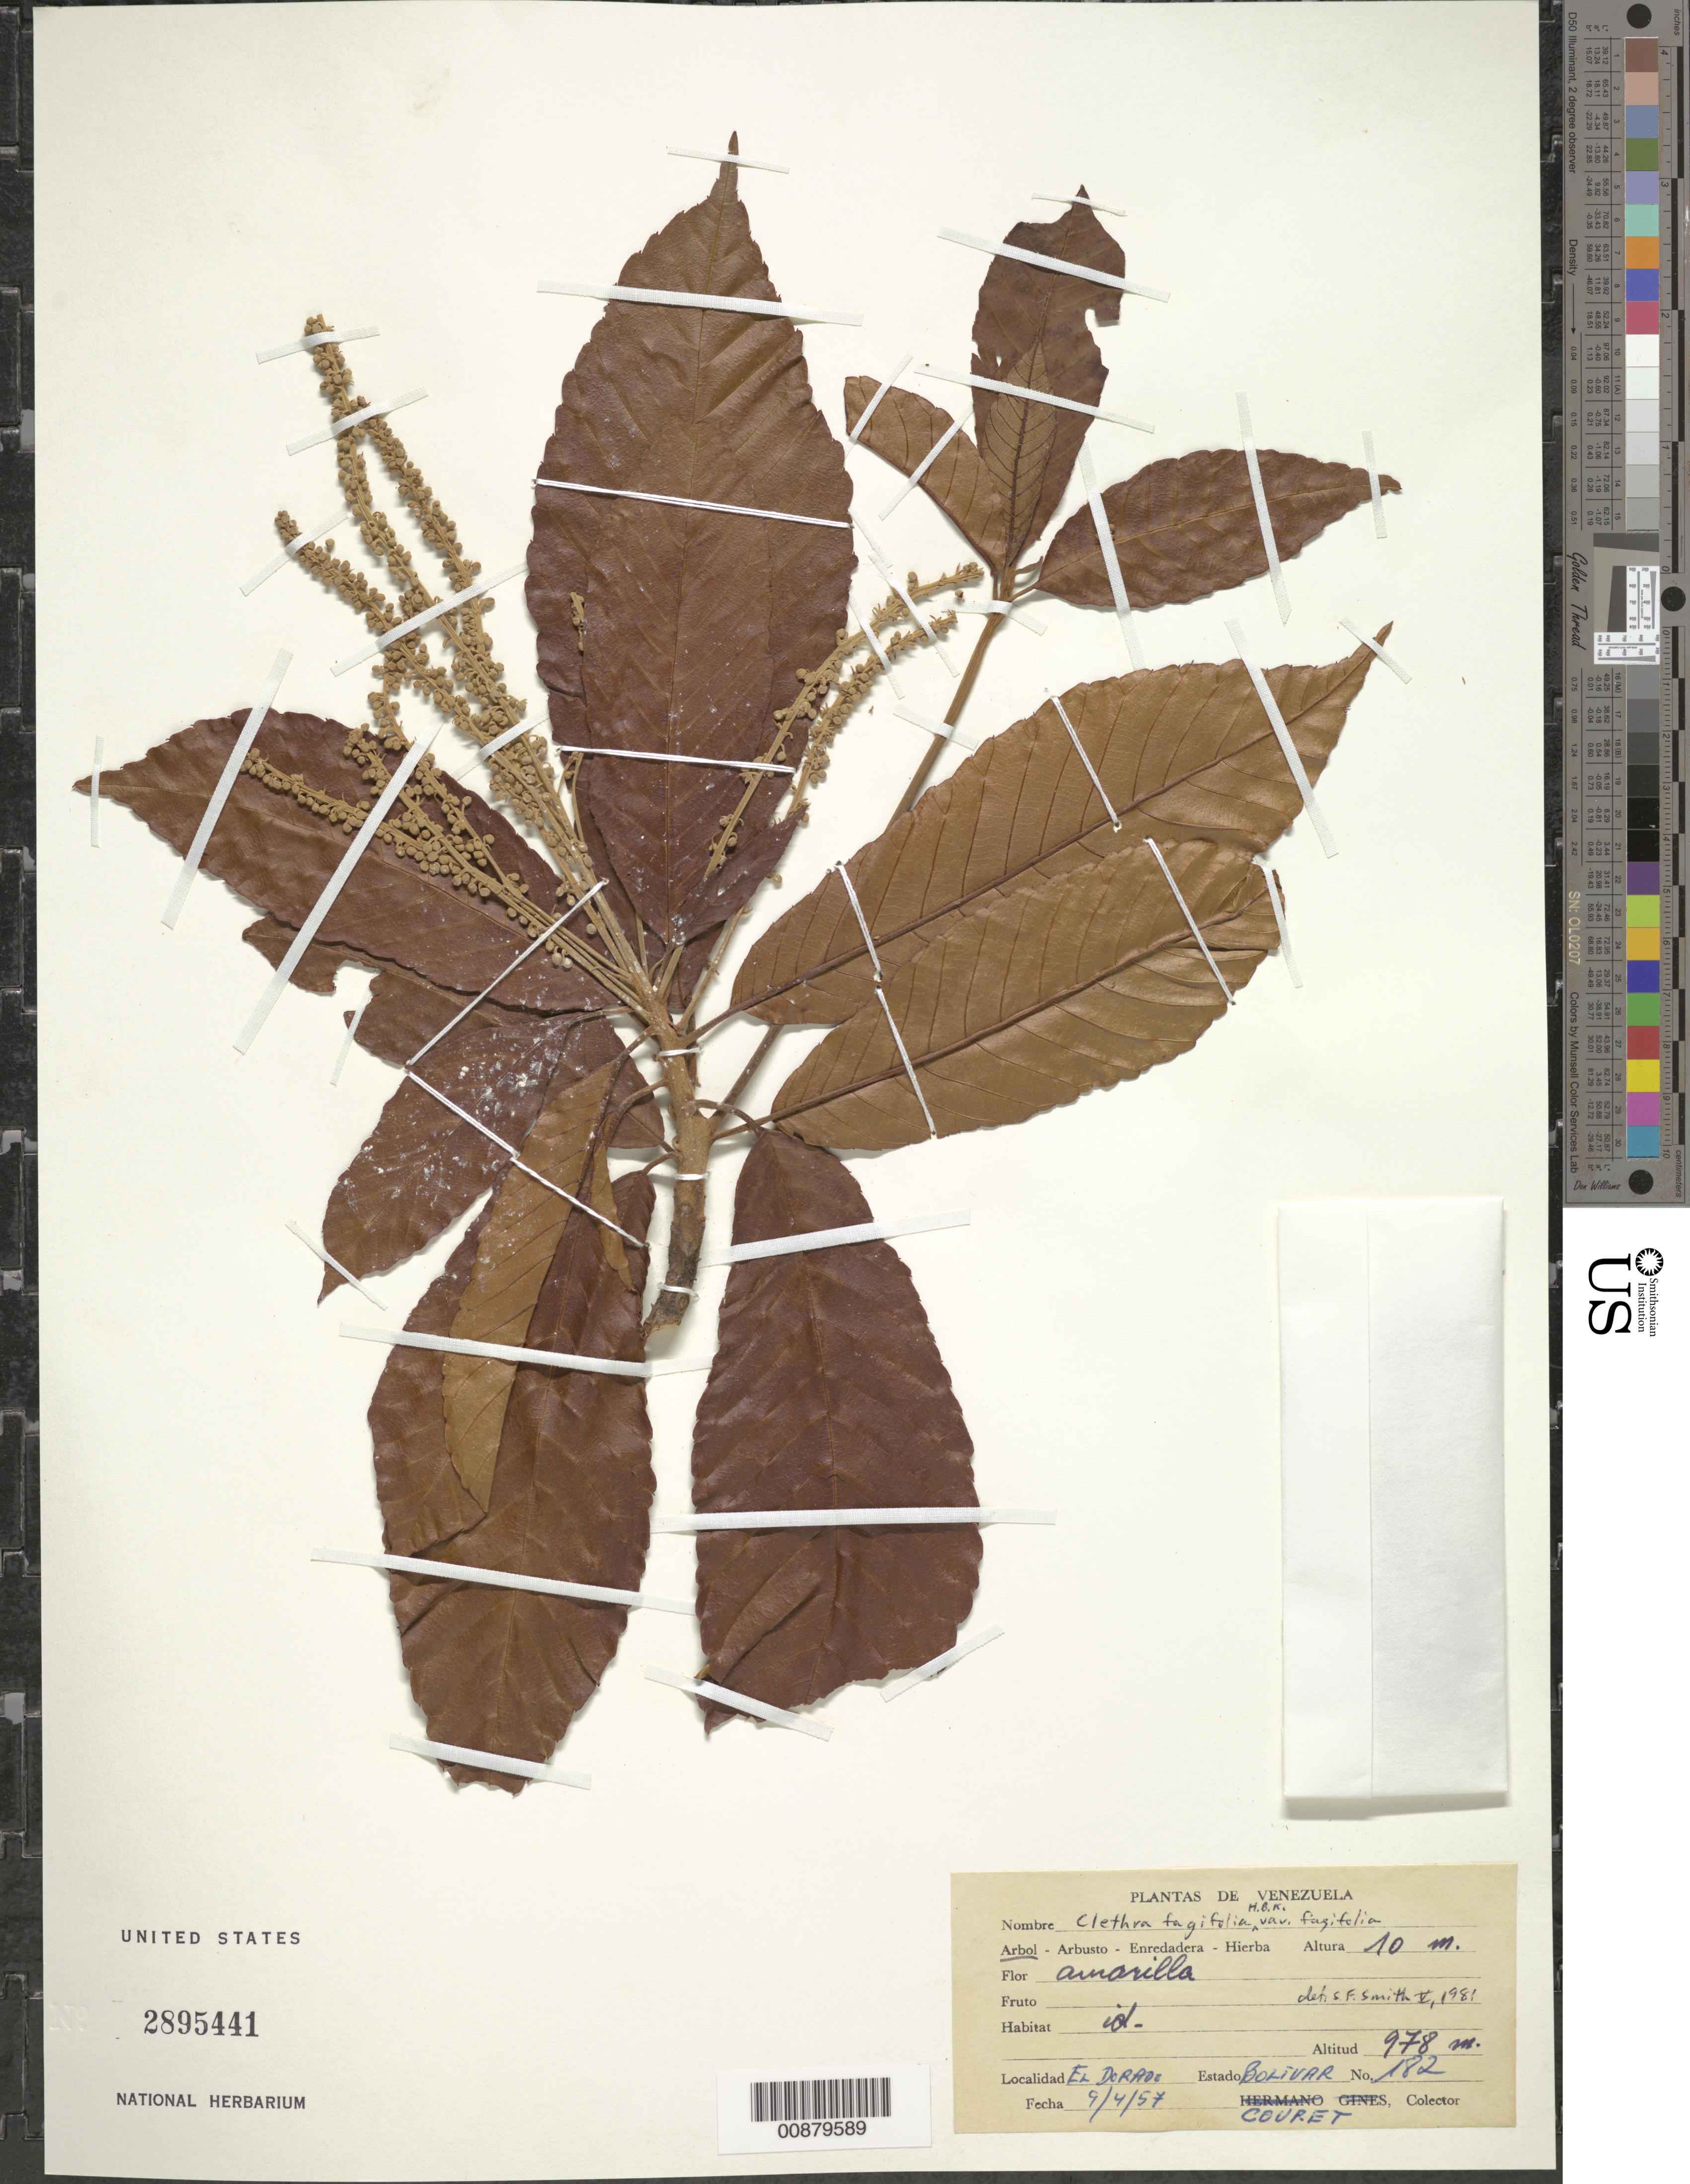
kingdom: Plantae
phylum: Tracheophyta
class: Magnoliopsida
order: Ericales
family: Clethraceae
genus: Clethra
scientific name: Clethra fagifolia var. fagifolia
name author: Kunth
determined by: Smith, Stephen F., (US), NMNH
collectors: -. Couret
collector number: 182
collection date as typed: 9-Apr-57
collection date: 1957-04-09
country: Venezuela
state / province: Bolívar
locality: El Dorado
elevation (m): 978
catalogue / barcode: US 2895441